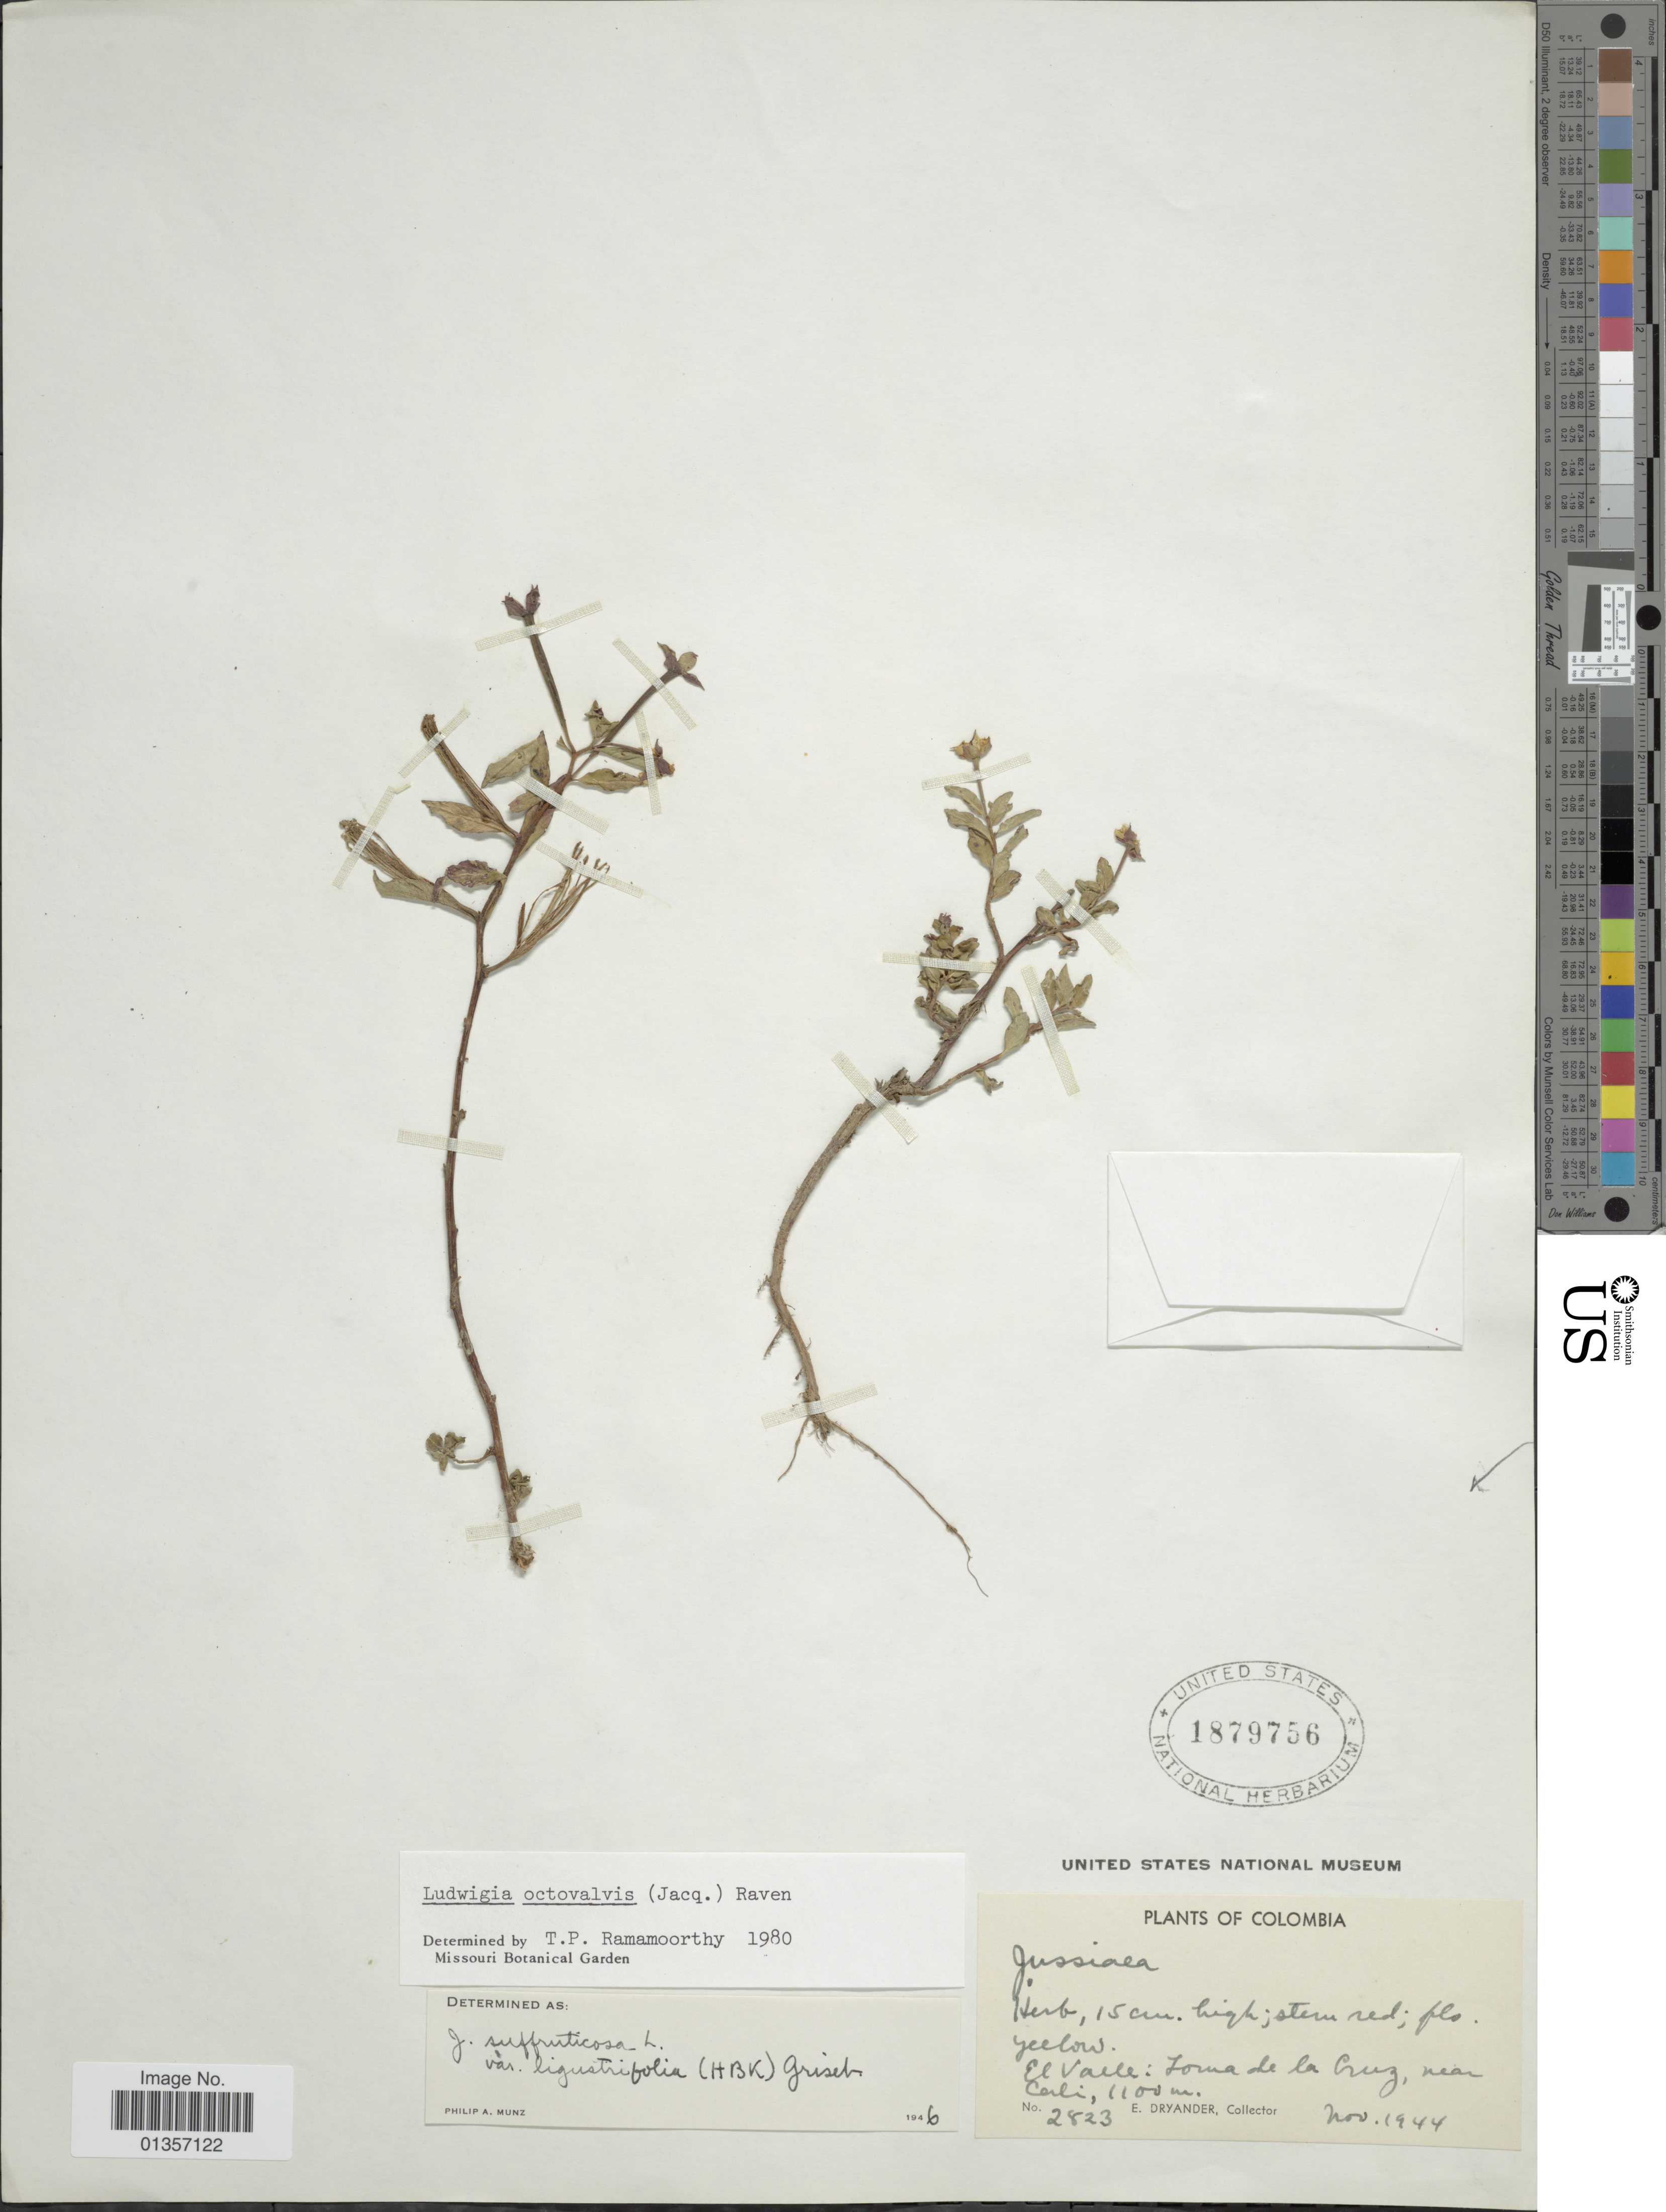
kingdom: Plantae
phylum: Tracheophyta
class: Magnoliopsida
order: Myrtales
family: Onagraceae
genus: Ludwigia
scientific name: Ludwigia octovalvis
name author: (Jacq.) P.H. Raven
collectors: E. Dryander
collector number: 2823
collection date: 1944-11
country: Colombia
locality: El Valle: Loma de la Cruz, near Cali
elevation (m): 1100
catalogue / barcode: US 1879756